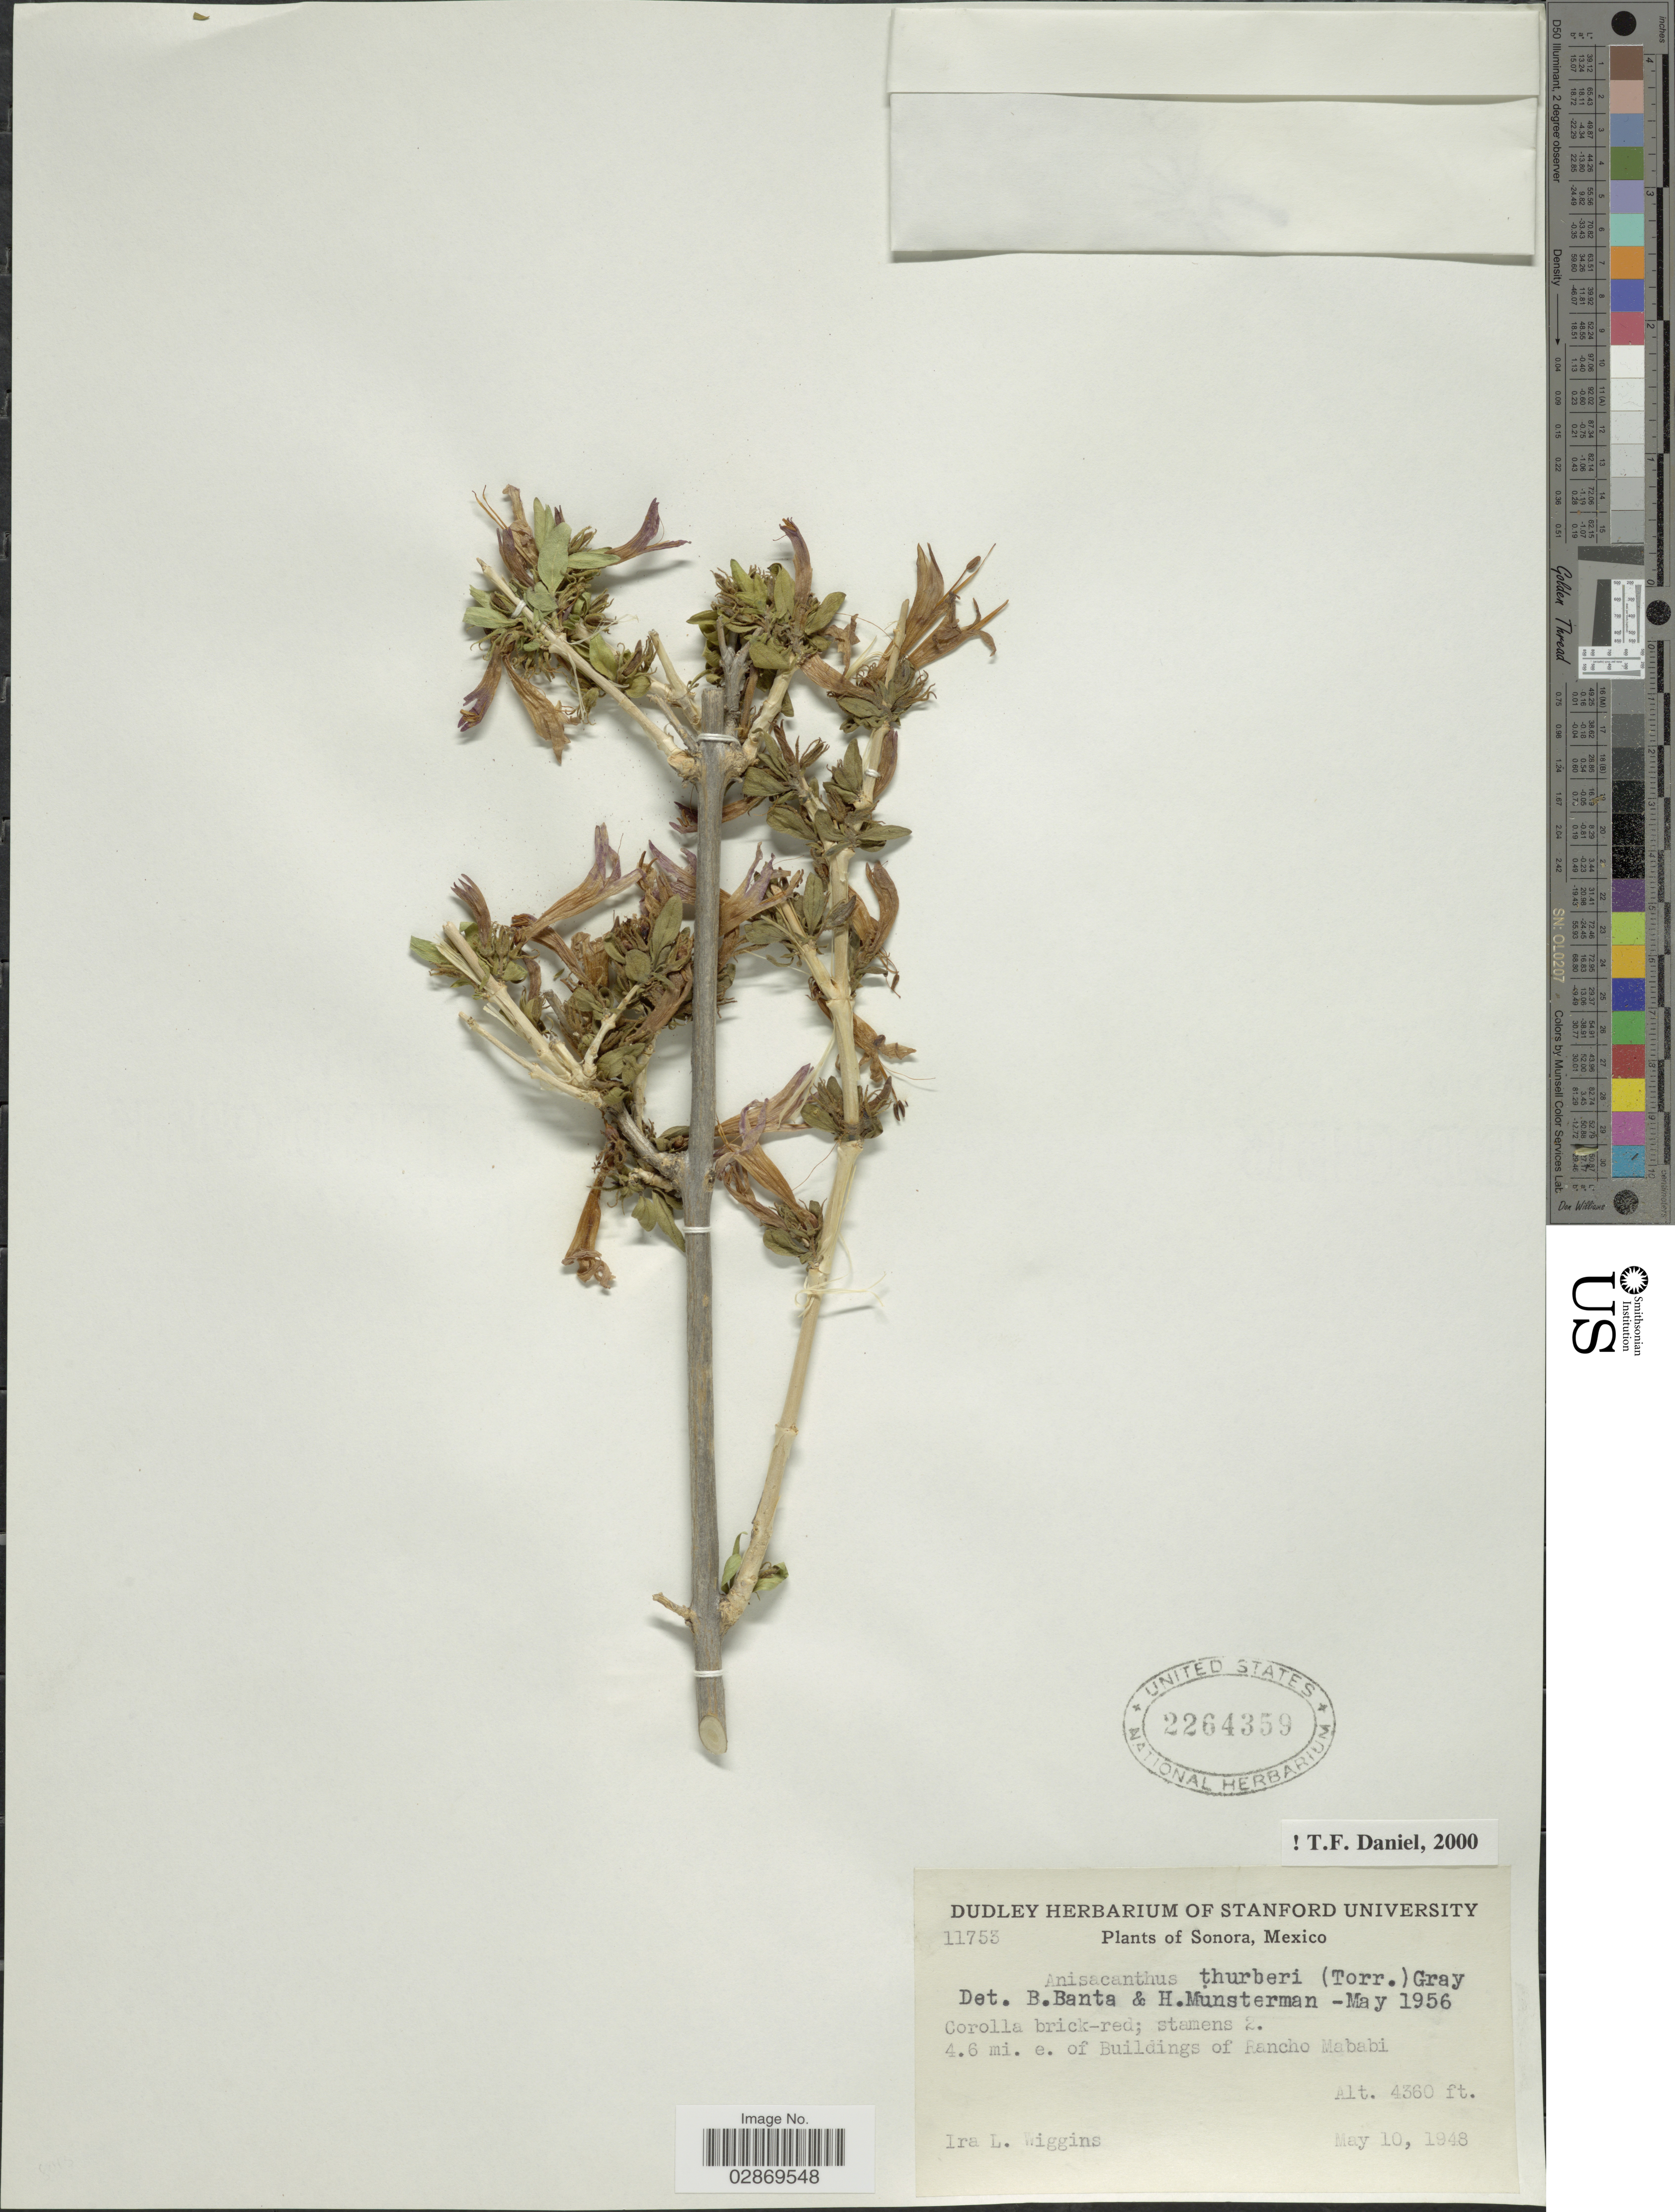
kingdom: Plantae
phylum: Tracheophyta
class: Magnoliopsida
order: Lamiales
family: Acanthaceae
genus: Anisacanthus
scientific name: Anisacanthus thurberi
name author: (Torr.) A. Gray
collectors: I. L. Wiggins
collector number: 11753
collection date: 1948-05-10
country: Mexico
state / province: Sonora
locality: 4.6 mi. e. of Buildings of Rancho Mababi.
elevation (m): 1329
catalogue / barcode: US 2264359